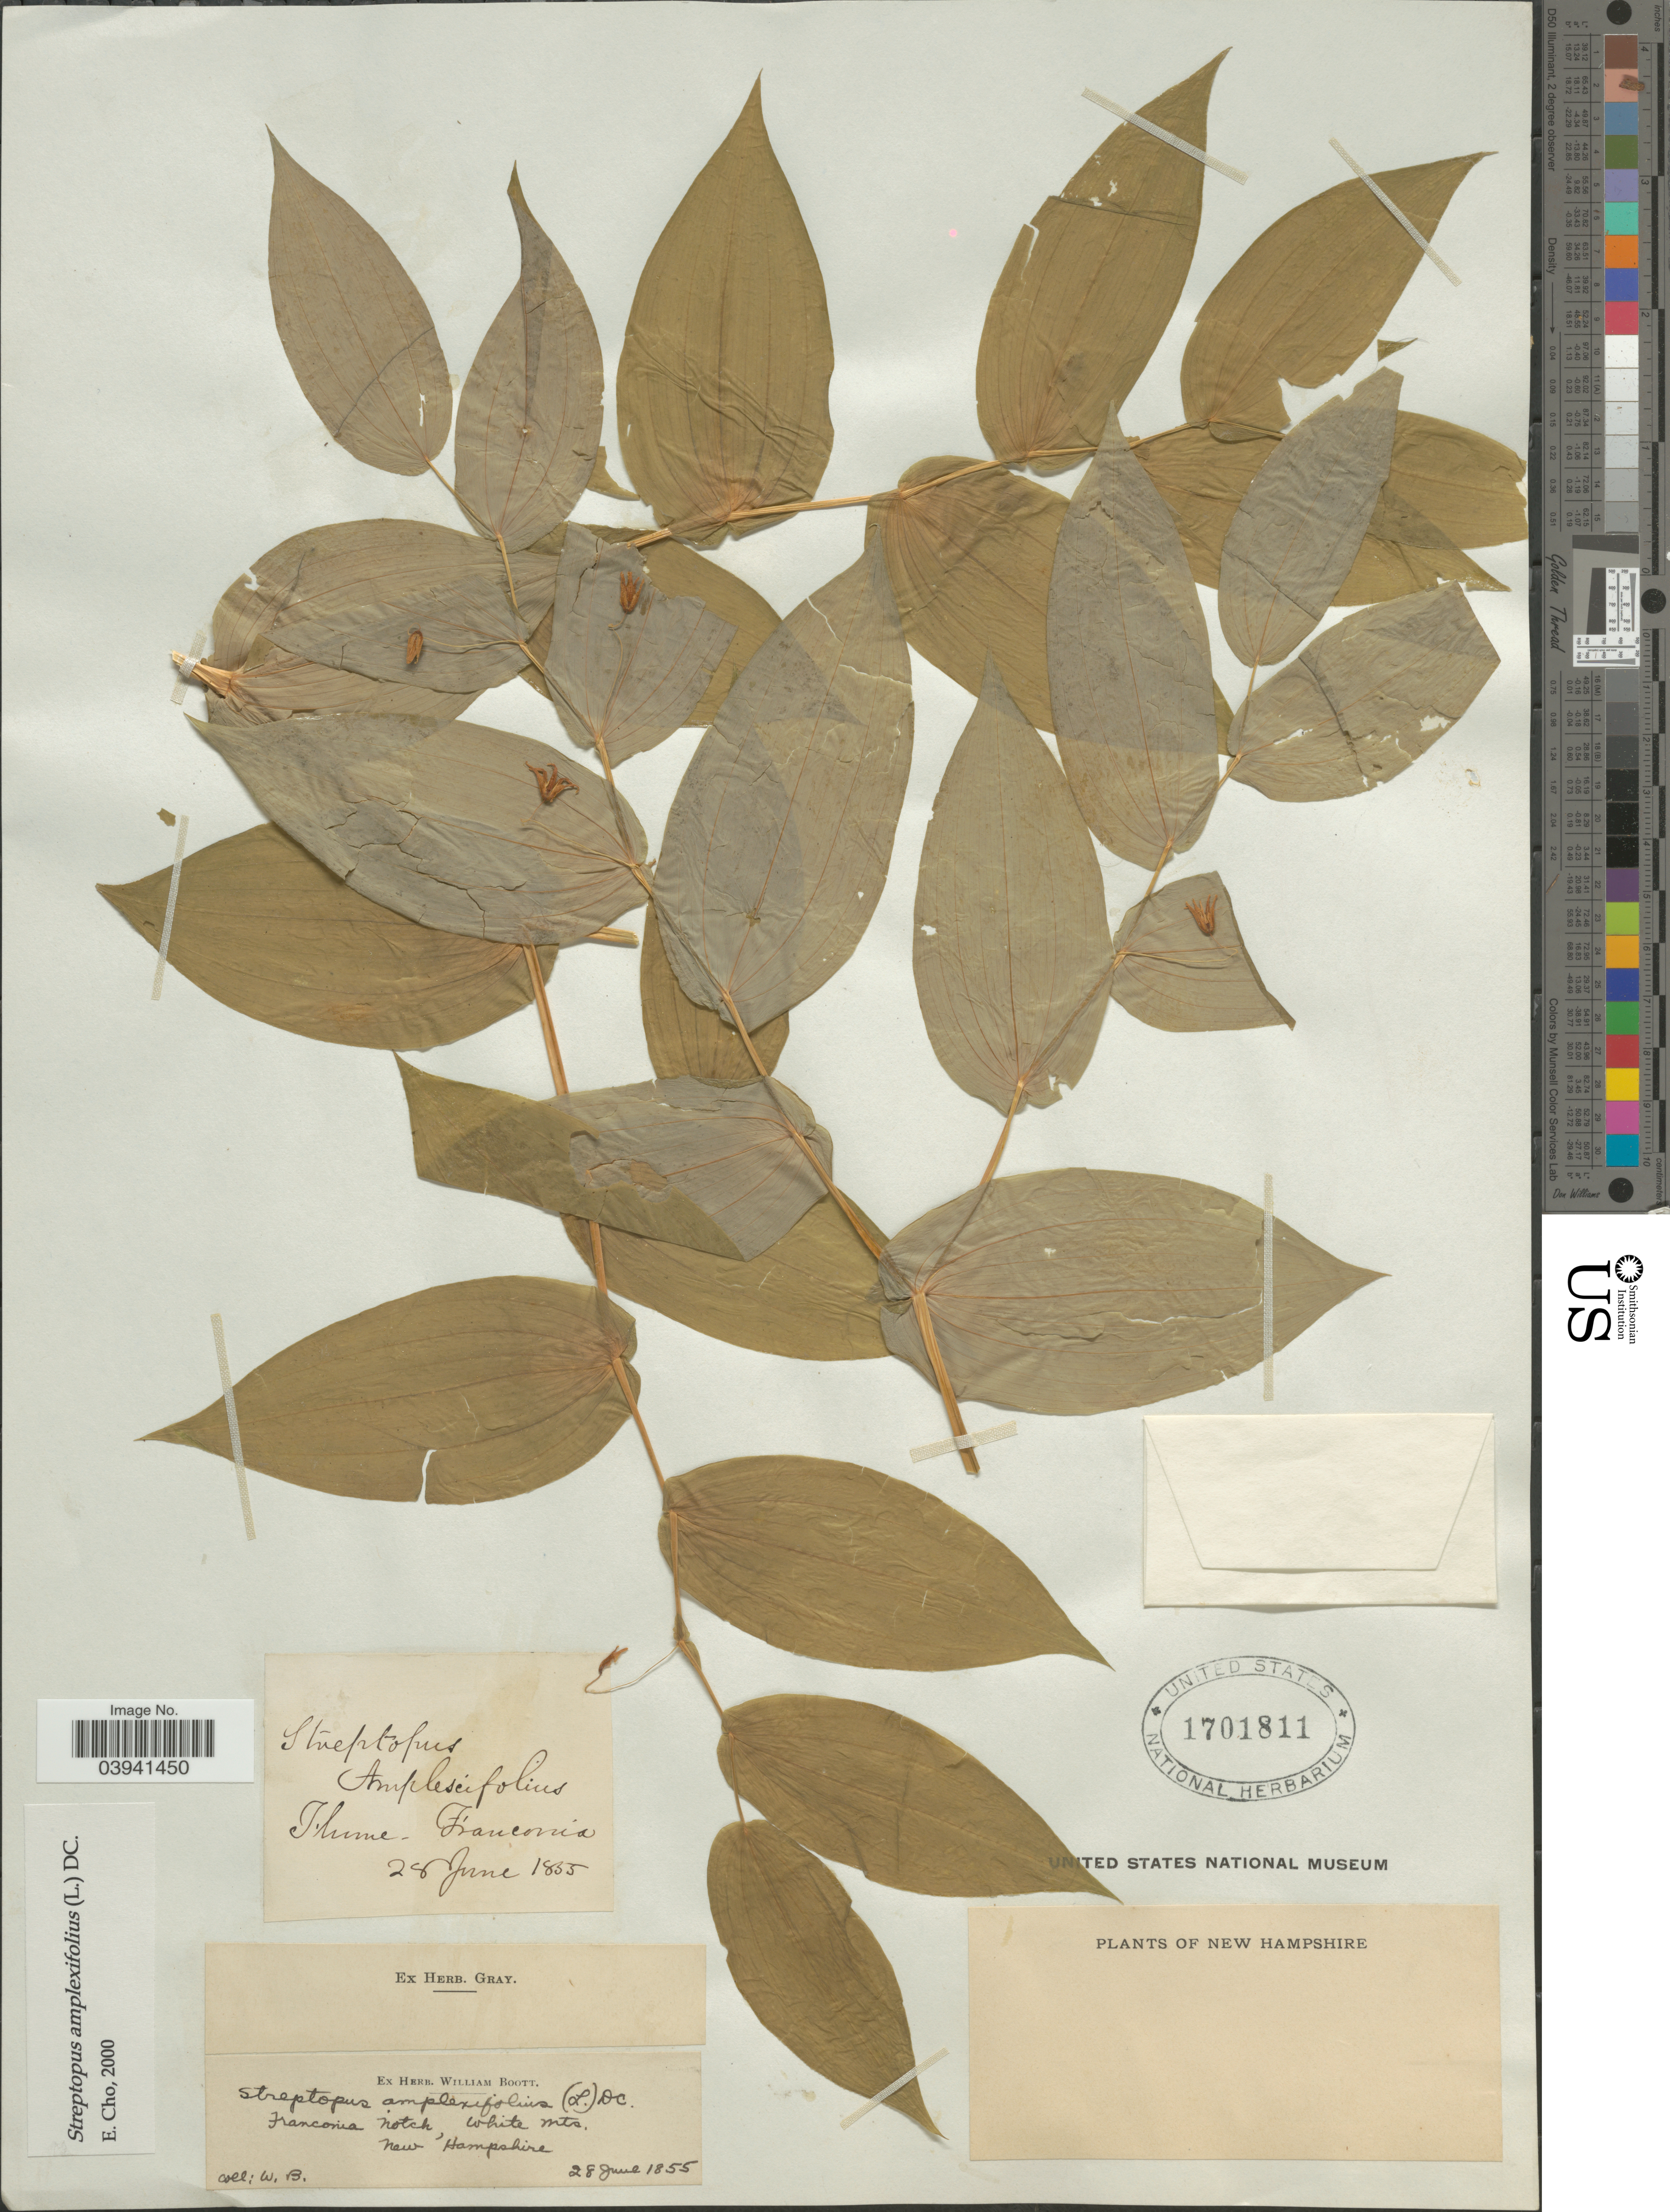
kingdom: Plantae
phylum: Tracheophyta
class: Liliopsida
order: Liliales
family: Liliaceae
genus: Streptopus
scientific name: Streptopus amplexifolius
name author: (L.) DC.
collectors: W. Boott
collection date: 1855-06-28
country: United States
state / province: New Hampshire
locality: Franconia Notch, White Mts.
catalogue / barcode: US 1701811